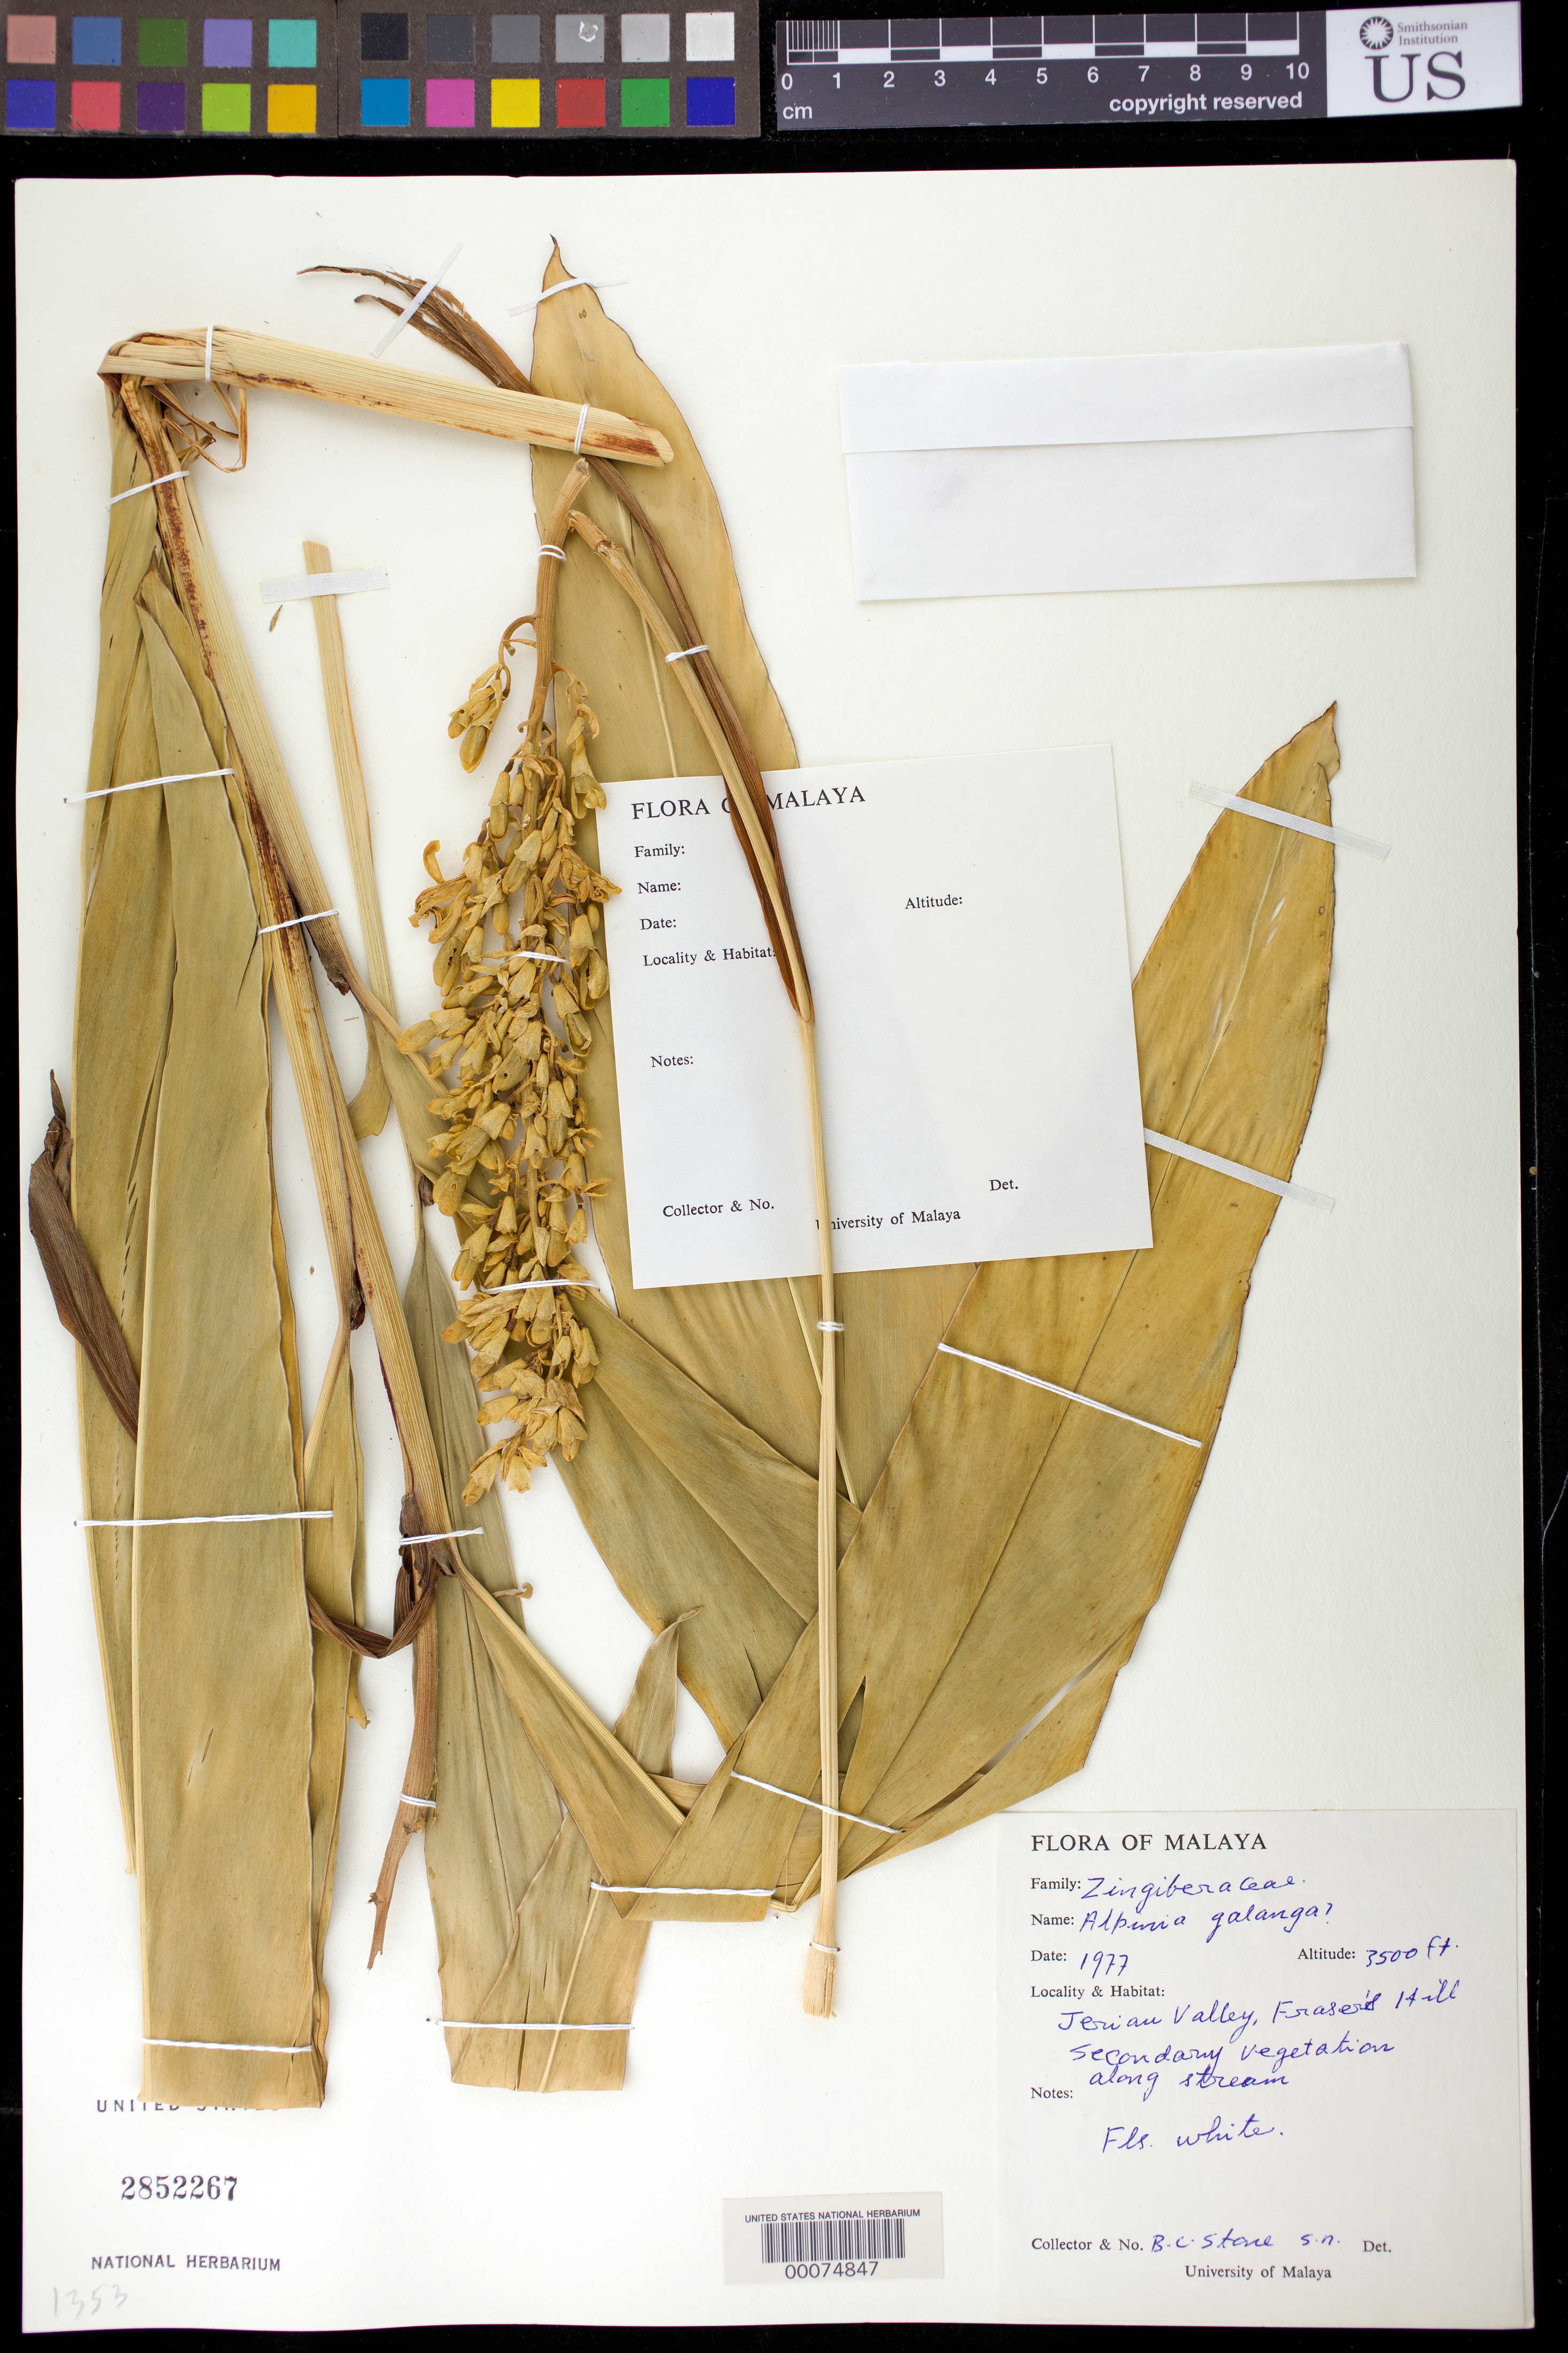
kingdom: Plantae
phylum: Tracheophyta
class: Liliopsida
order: Zingiberales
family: Zingiberaceae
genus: Alpinia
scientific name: Alpinia galanga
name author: (L.) Willd.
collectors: B. C. Stone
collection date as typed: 1977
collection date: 1977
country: Malaysia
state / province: Pahang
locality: Malaya, jesiau valley, fraser's hill [Malay Peninsula]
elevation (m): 1067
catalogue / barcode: US 2852267